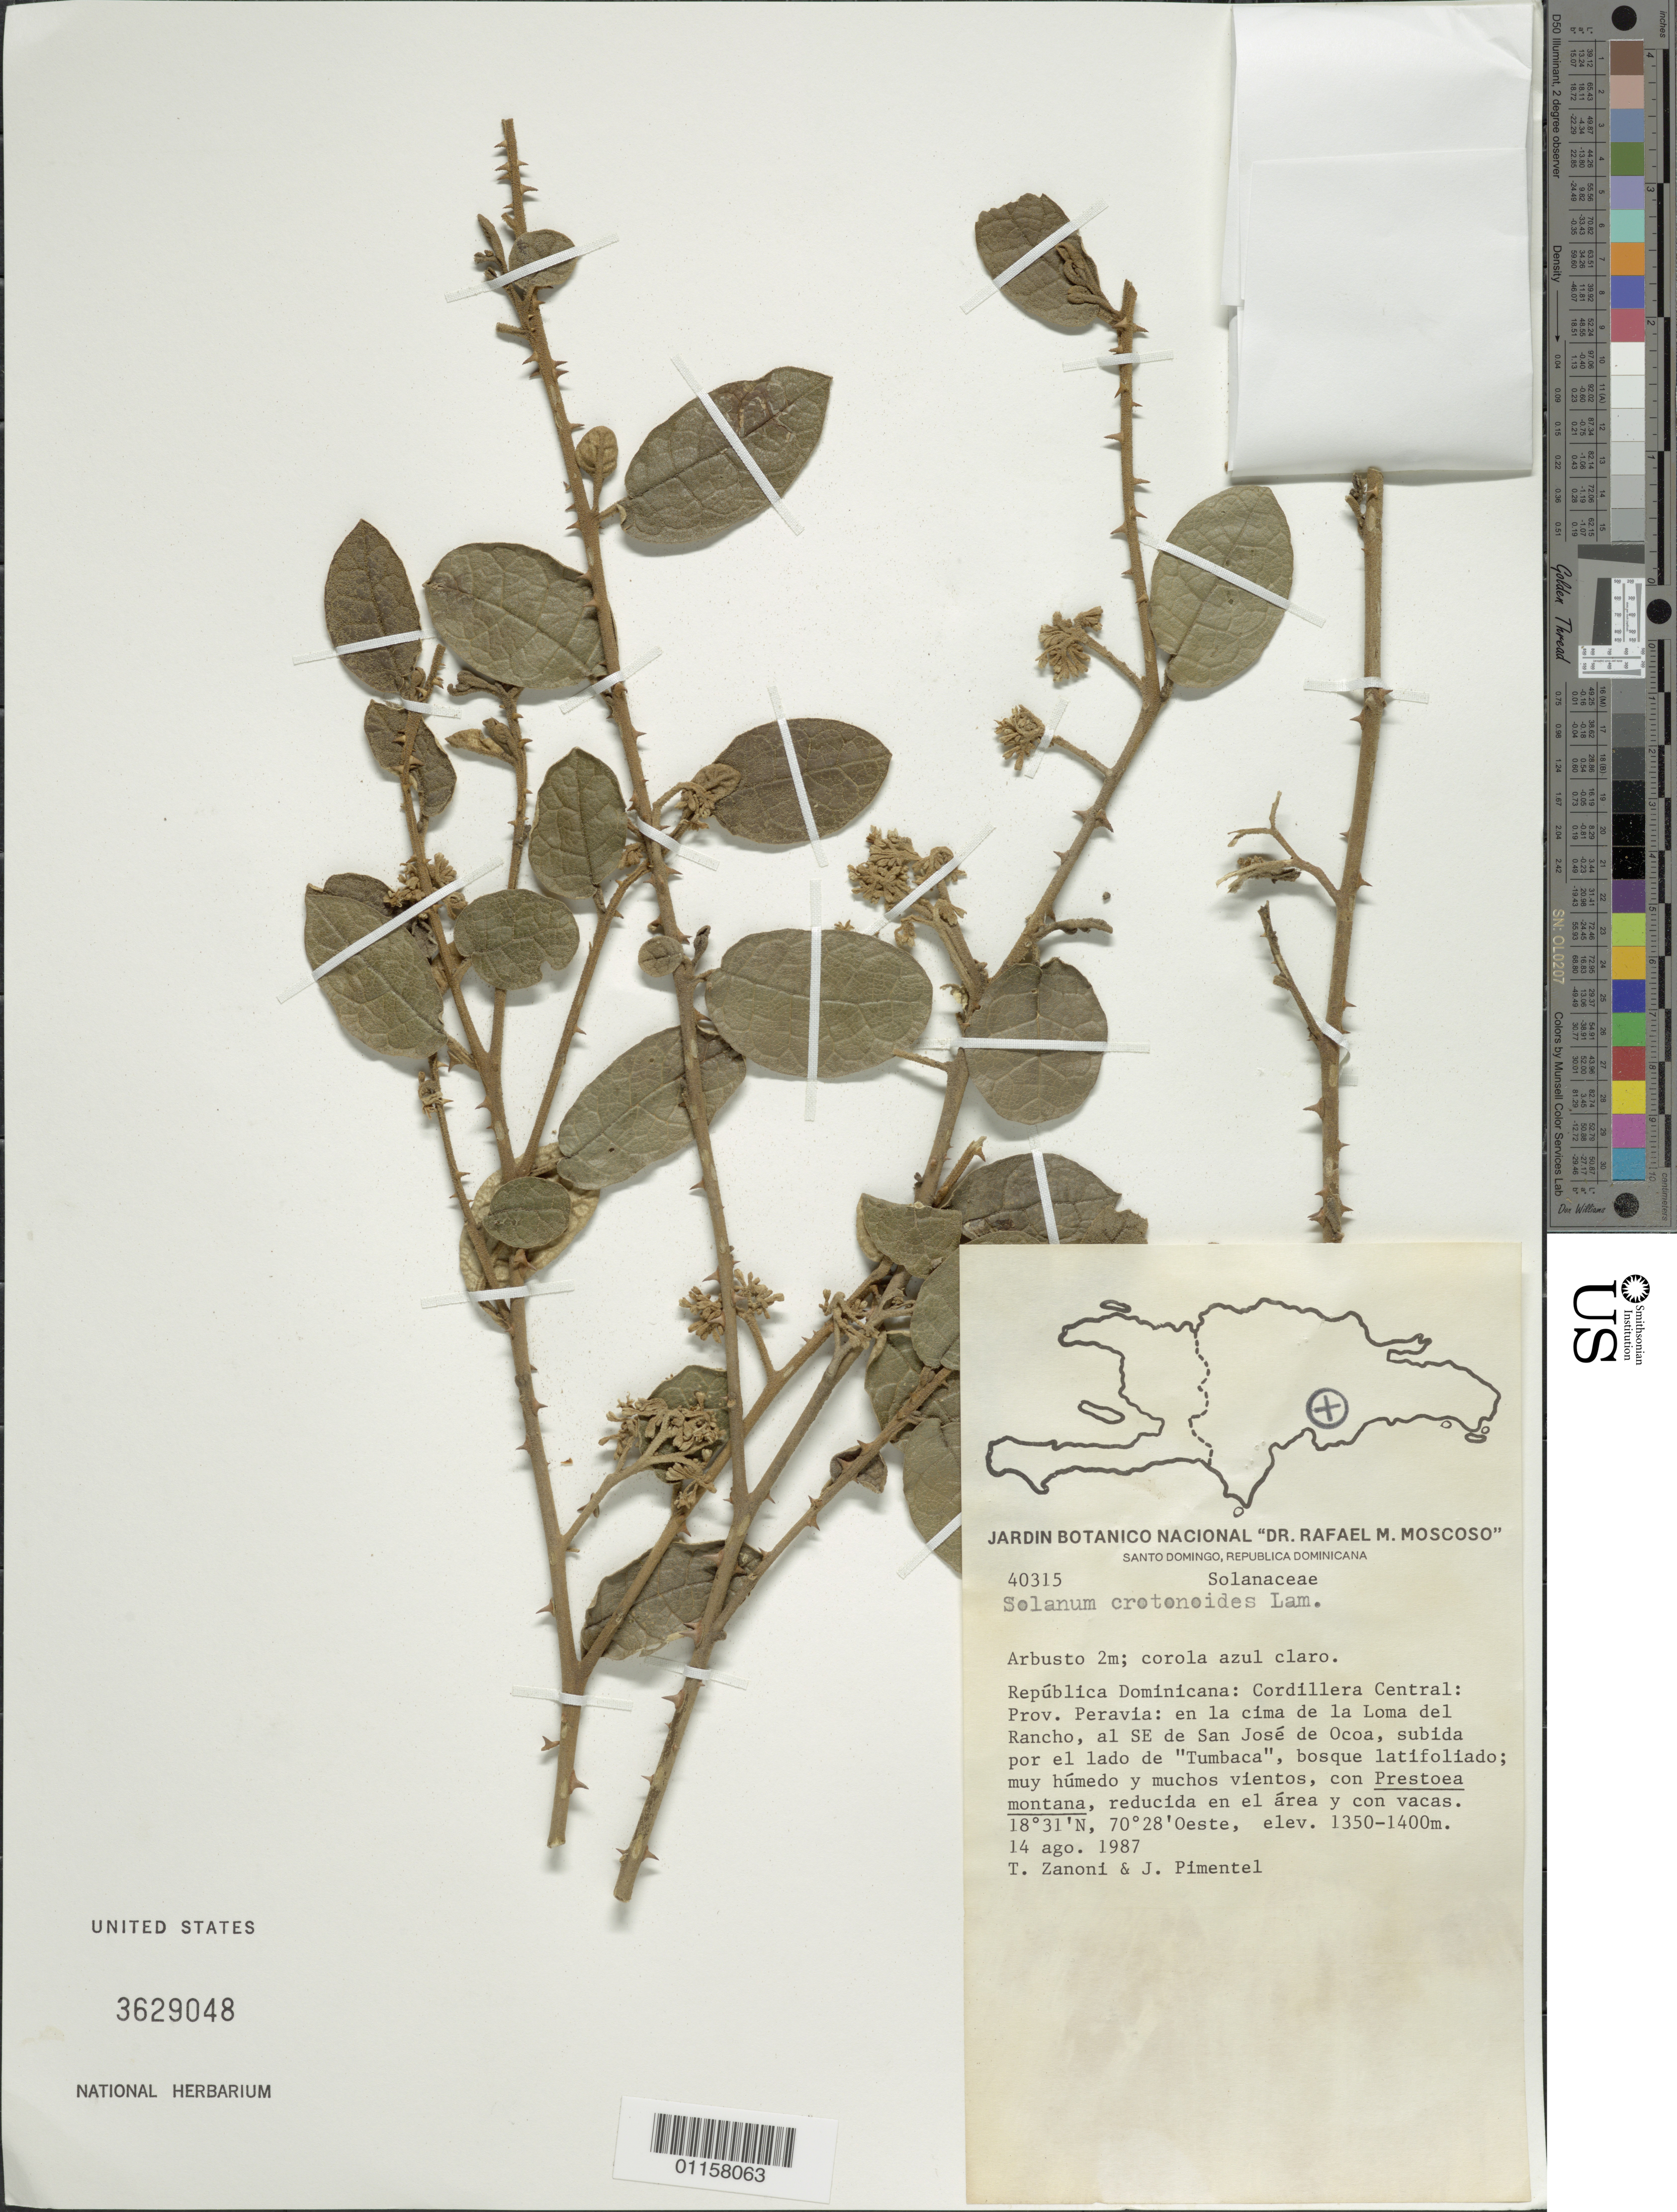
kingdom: Plantae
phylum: Tracheophyta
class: Magnoliopsida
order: Solanales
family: Solanaceae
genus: Solanum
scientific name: Solanum crotonoides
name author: Lam.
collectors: T. A. Zanoni & J. Pimentel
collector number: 40315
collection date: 1987-08-14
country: Dominican Republic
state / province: Peravia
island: Hispaniola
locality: Cordillera Central; en las cimas de Loma del Rancho, al SE de San José de Ocoa, subida por el lado de "Tumbaca".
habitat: Bosque latifoliado; muy húmedo y muchos vientos, con Prestoea montana, reducida en área y con vacas.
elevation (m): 1350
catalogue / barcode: US 3629048